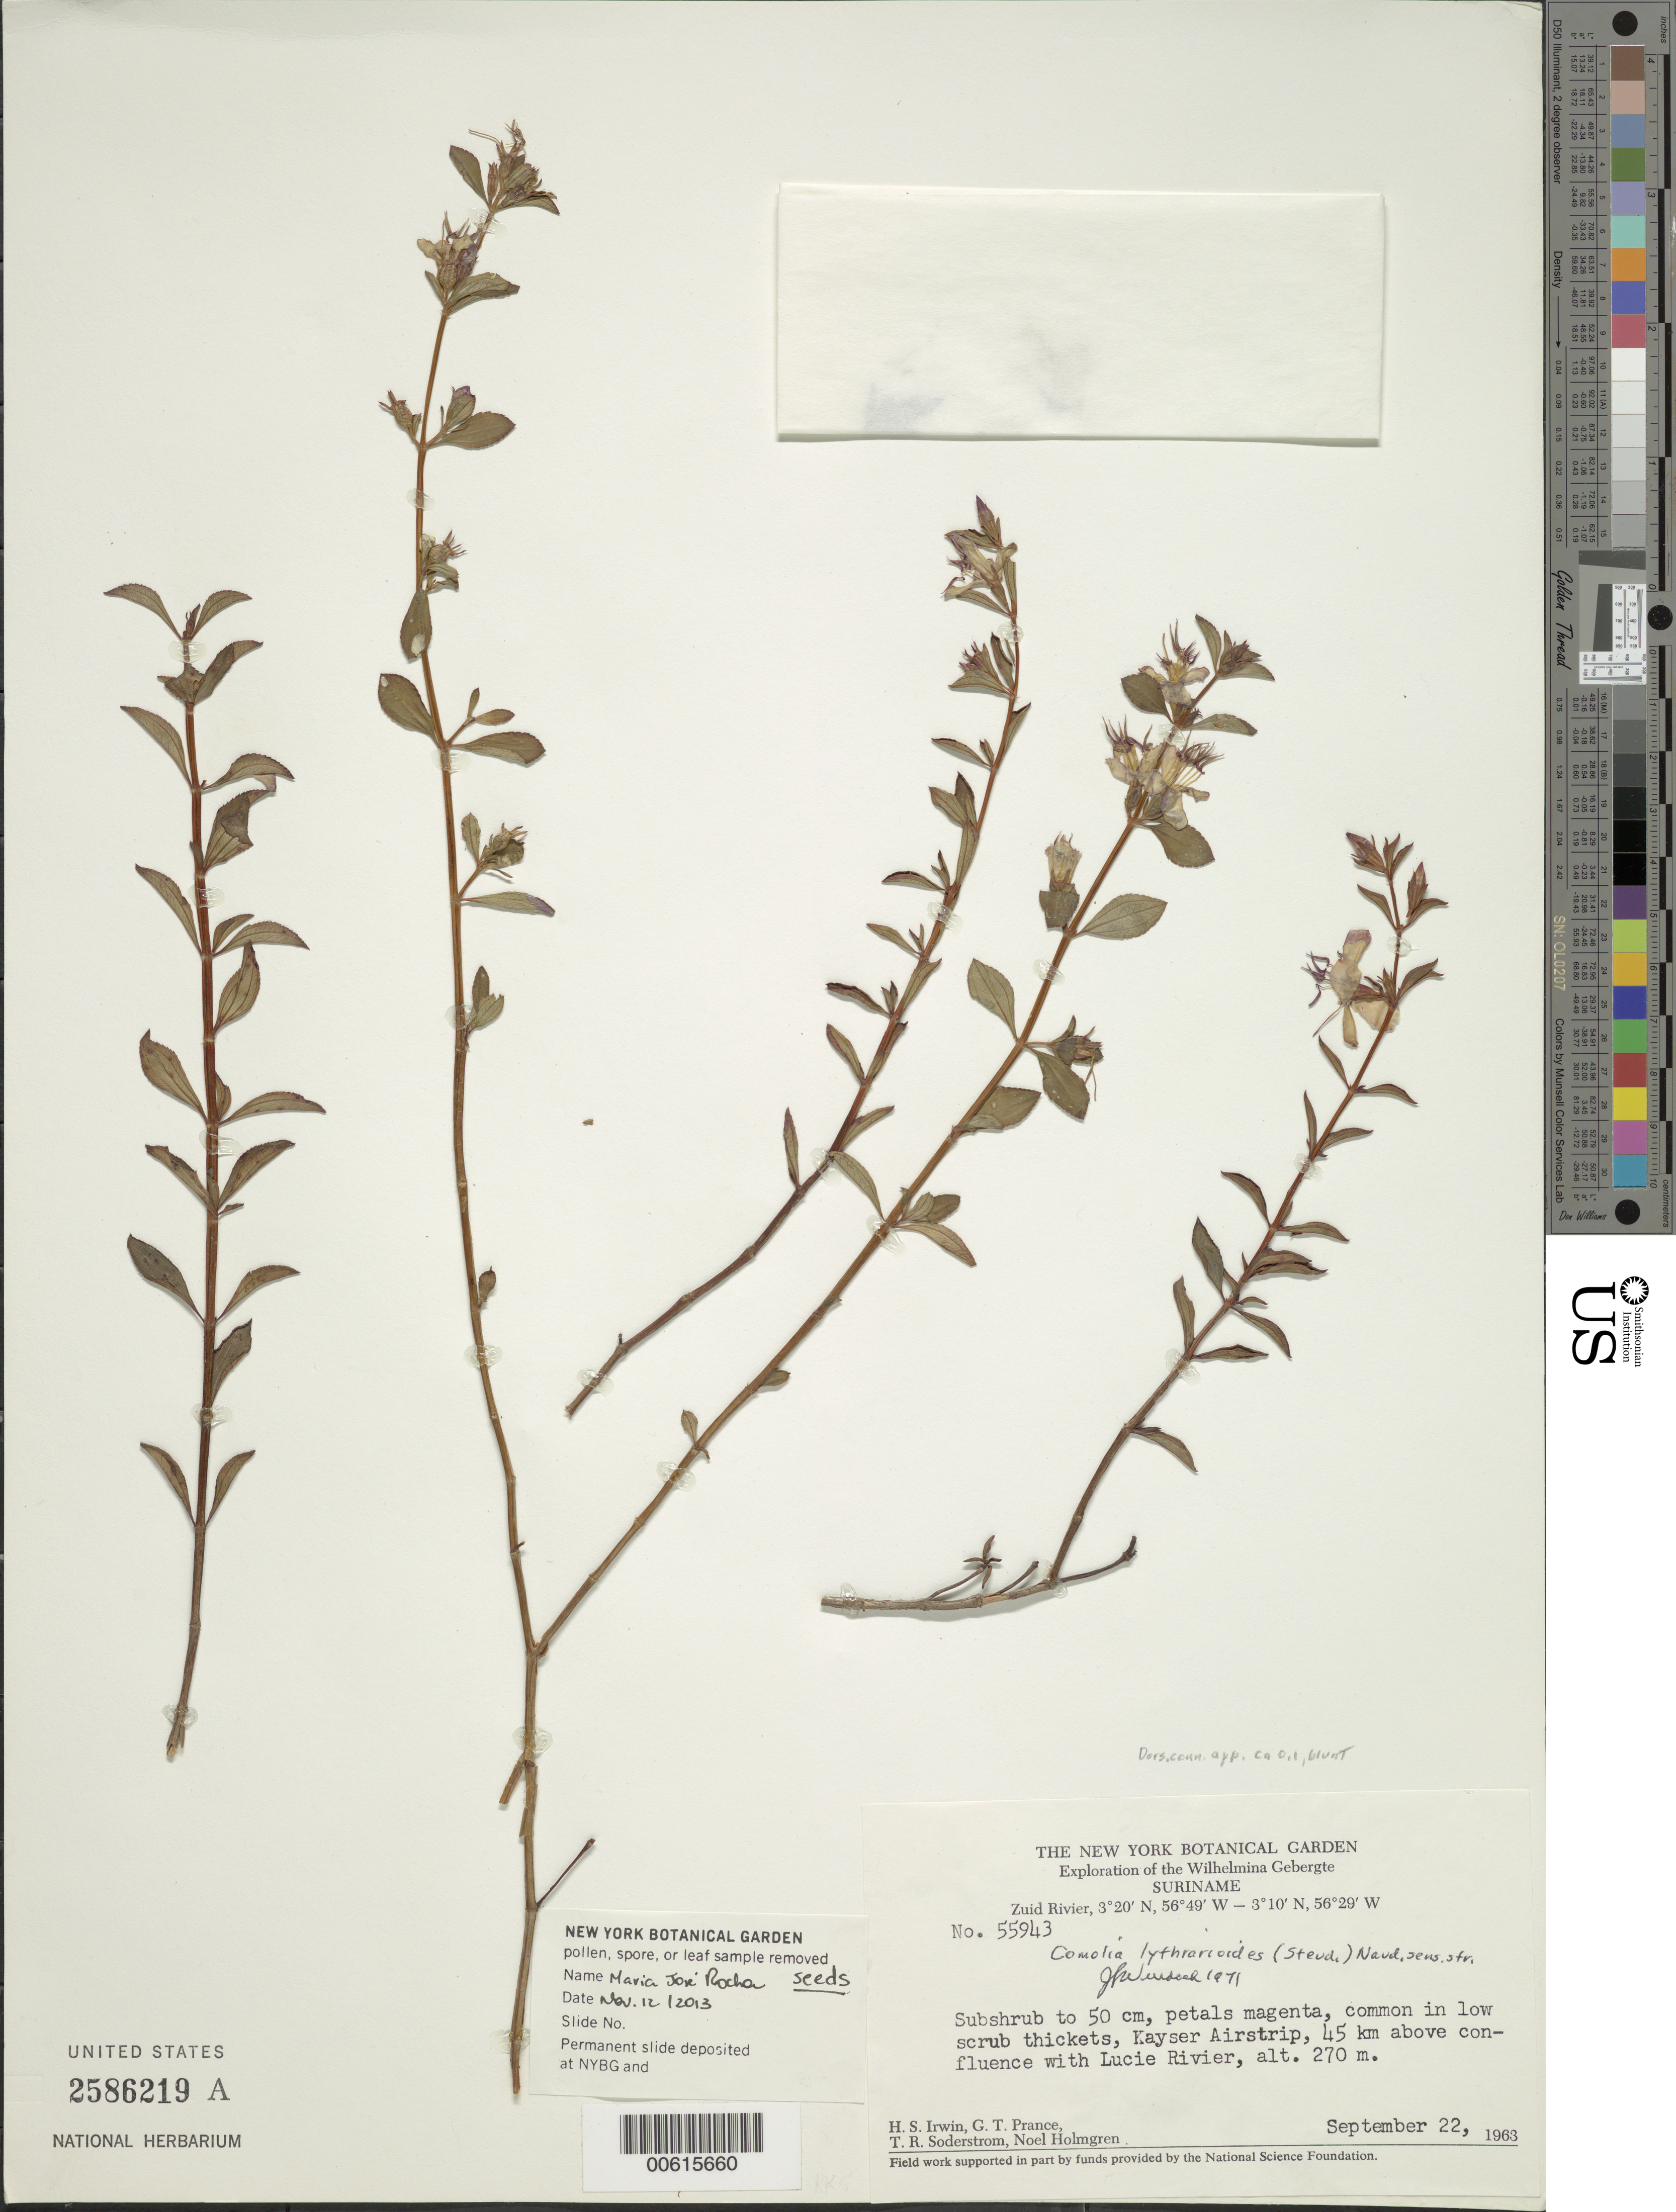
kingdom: Plantae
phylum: Tracheophyta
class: Magnoliopsida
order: Myrtales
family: Melastomataceae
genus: Comolia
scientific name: Comolia lythrarioides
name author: (Steud.) Naudin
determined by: Nunes da Silva, Diego, (RB), Jardim Botanico do Rio de Janeiro - Herbario (BRAZIL)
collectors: H. Irwin, G. T. Prance, T. R. Soderstrom & N. H. Holmgren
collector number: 55943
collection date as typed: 22-Sep-63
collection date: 1963-09-22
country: Suriname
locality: Kayser Airstrip, Zuid R., 45 km above confl. with Lucie R., Wilhelmina Gebergte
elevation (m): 270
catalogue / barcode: US 2586219A